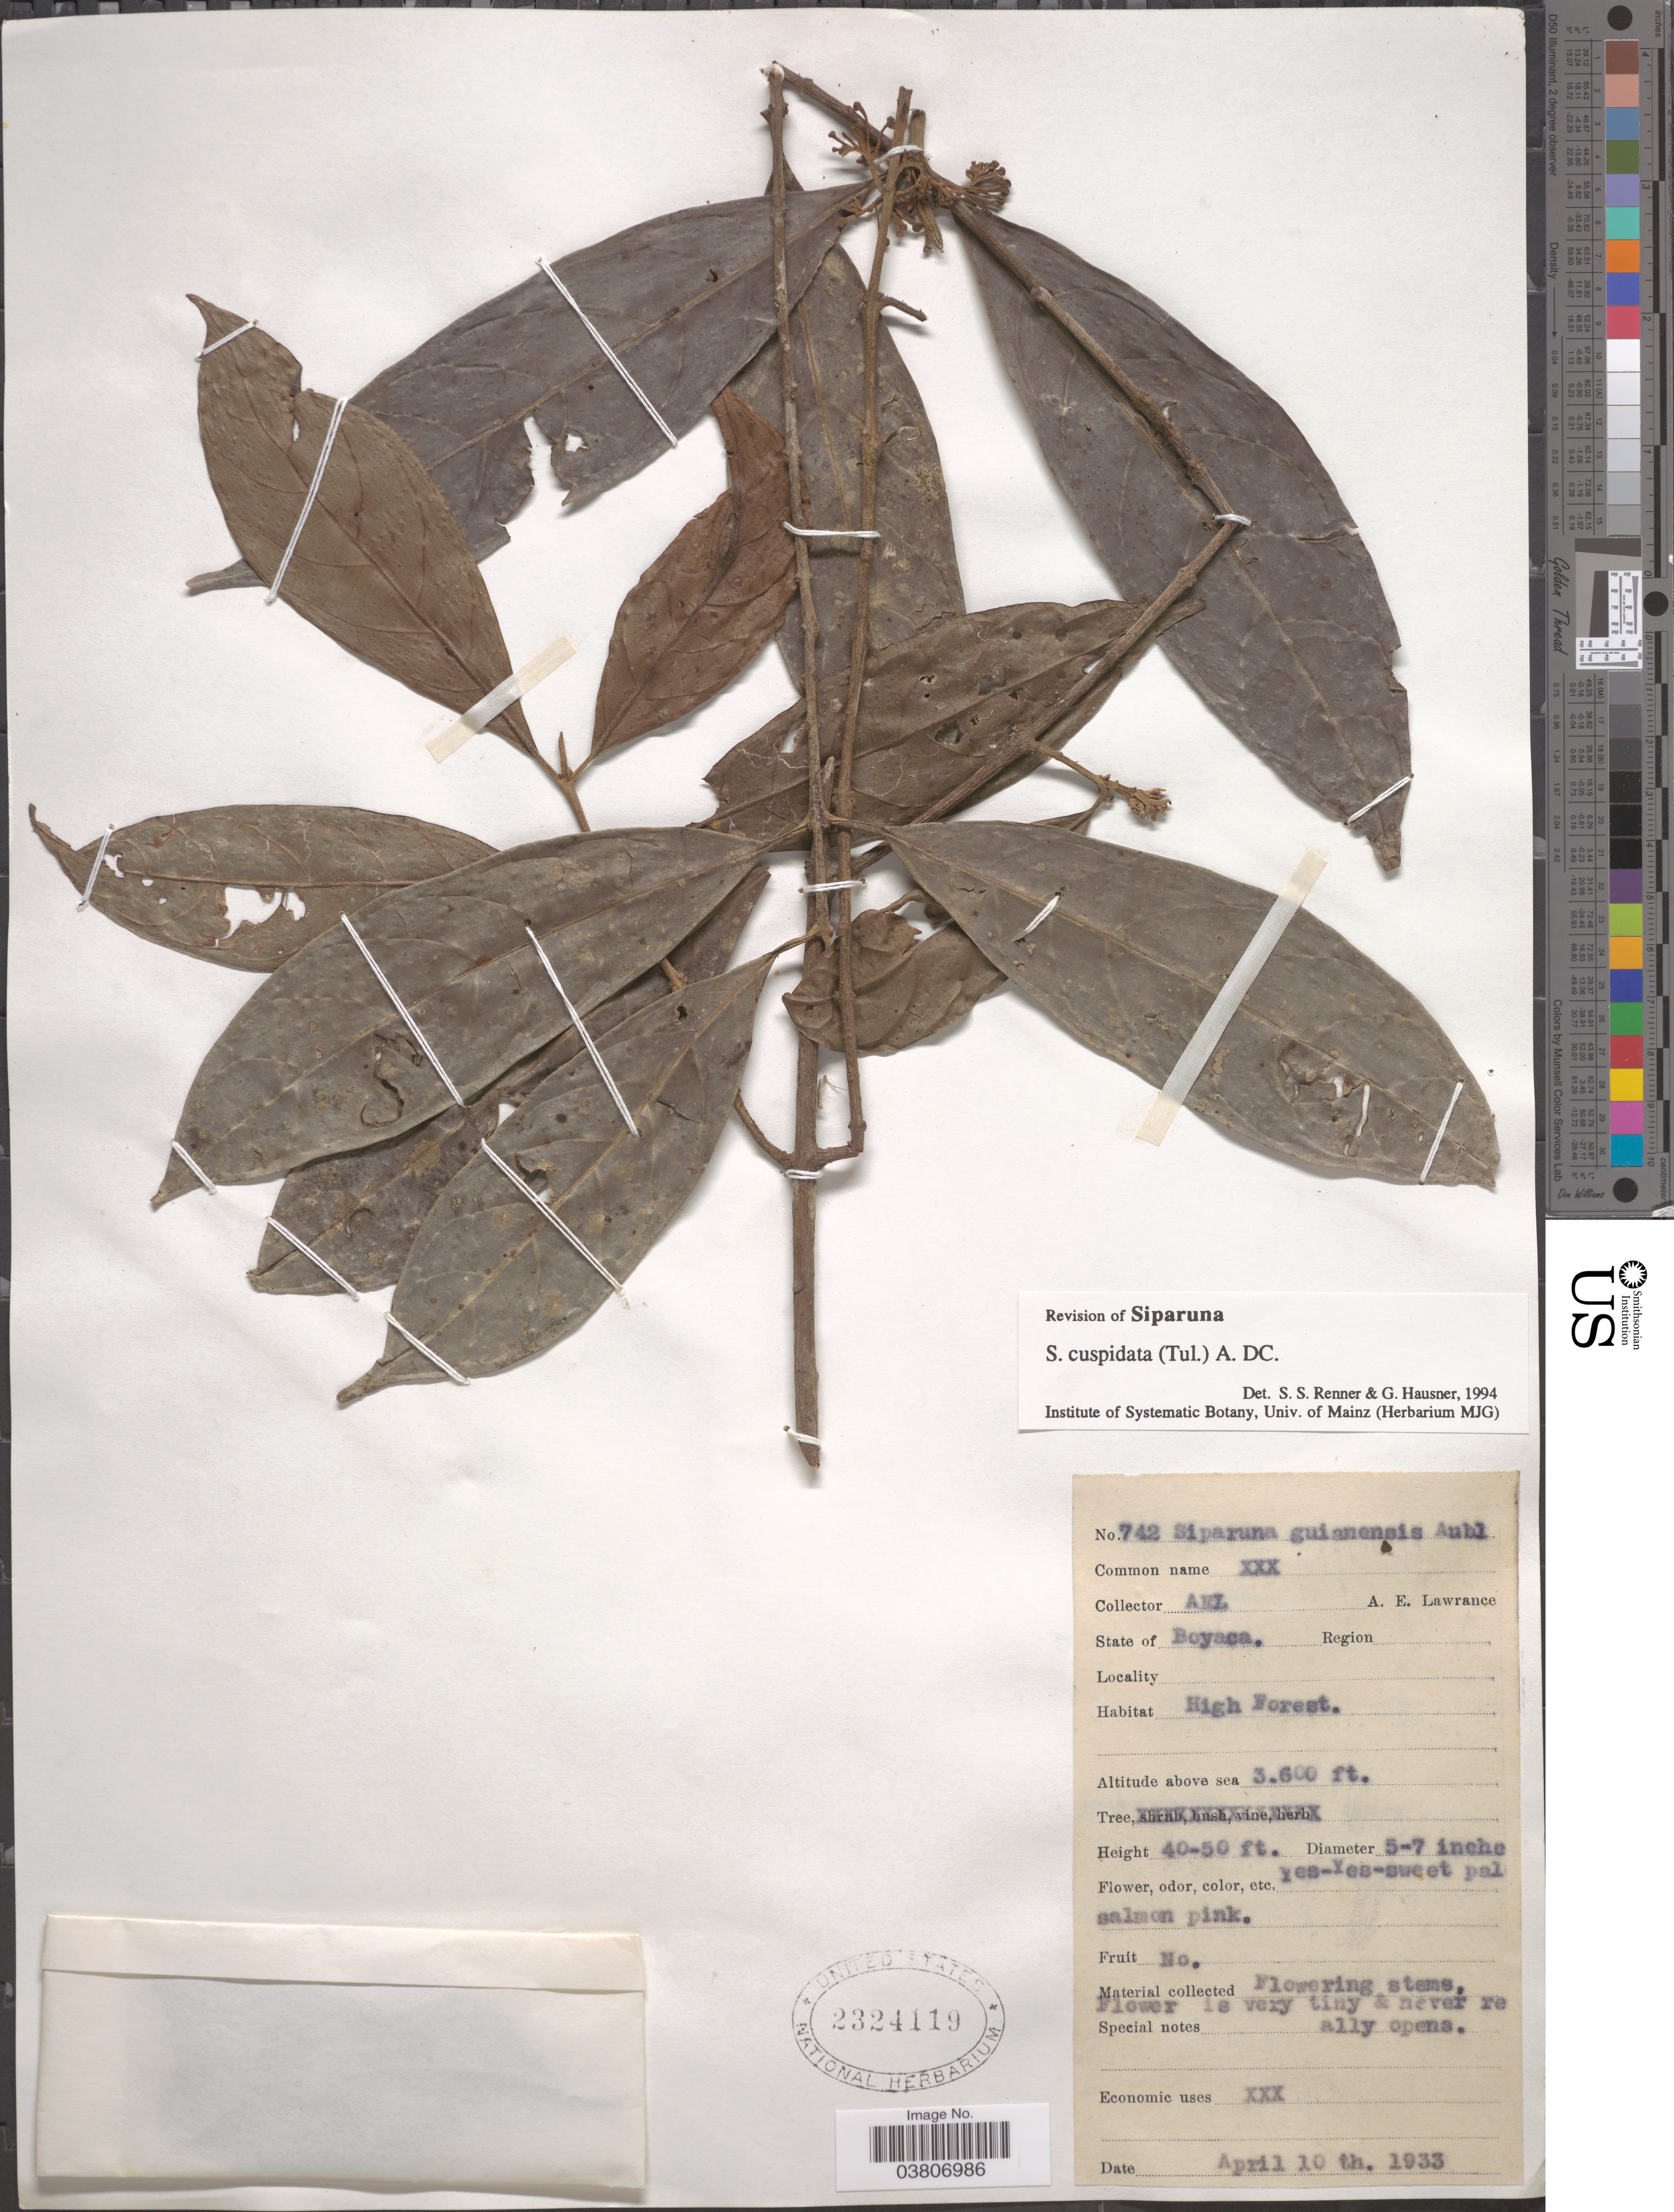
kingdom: Plantae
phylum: Tracheophyta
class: Magnoliopsida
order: Laurales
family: Siparunaceae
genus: Siparuna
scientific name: Siparuna cuspidata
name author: (Tul.) A. DC.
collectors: A. Lawrance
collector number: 742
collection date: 1933-04-10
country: Colombia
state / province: Boyacá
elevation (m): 1097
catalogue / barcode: US 2324119